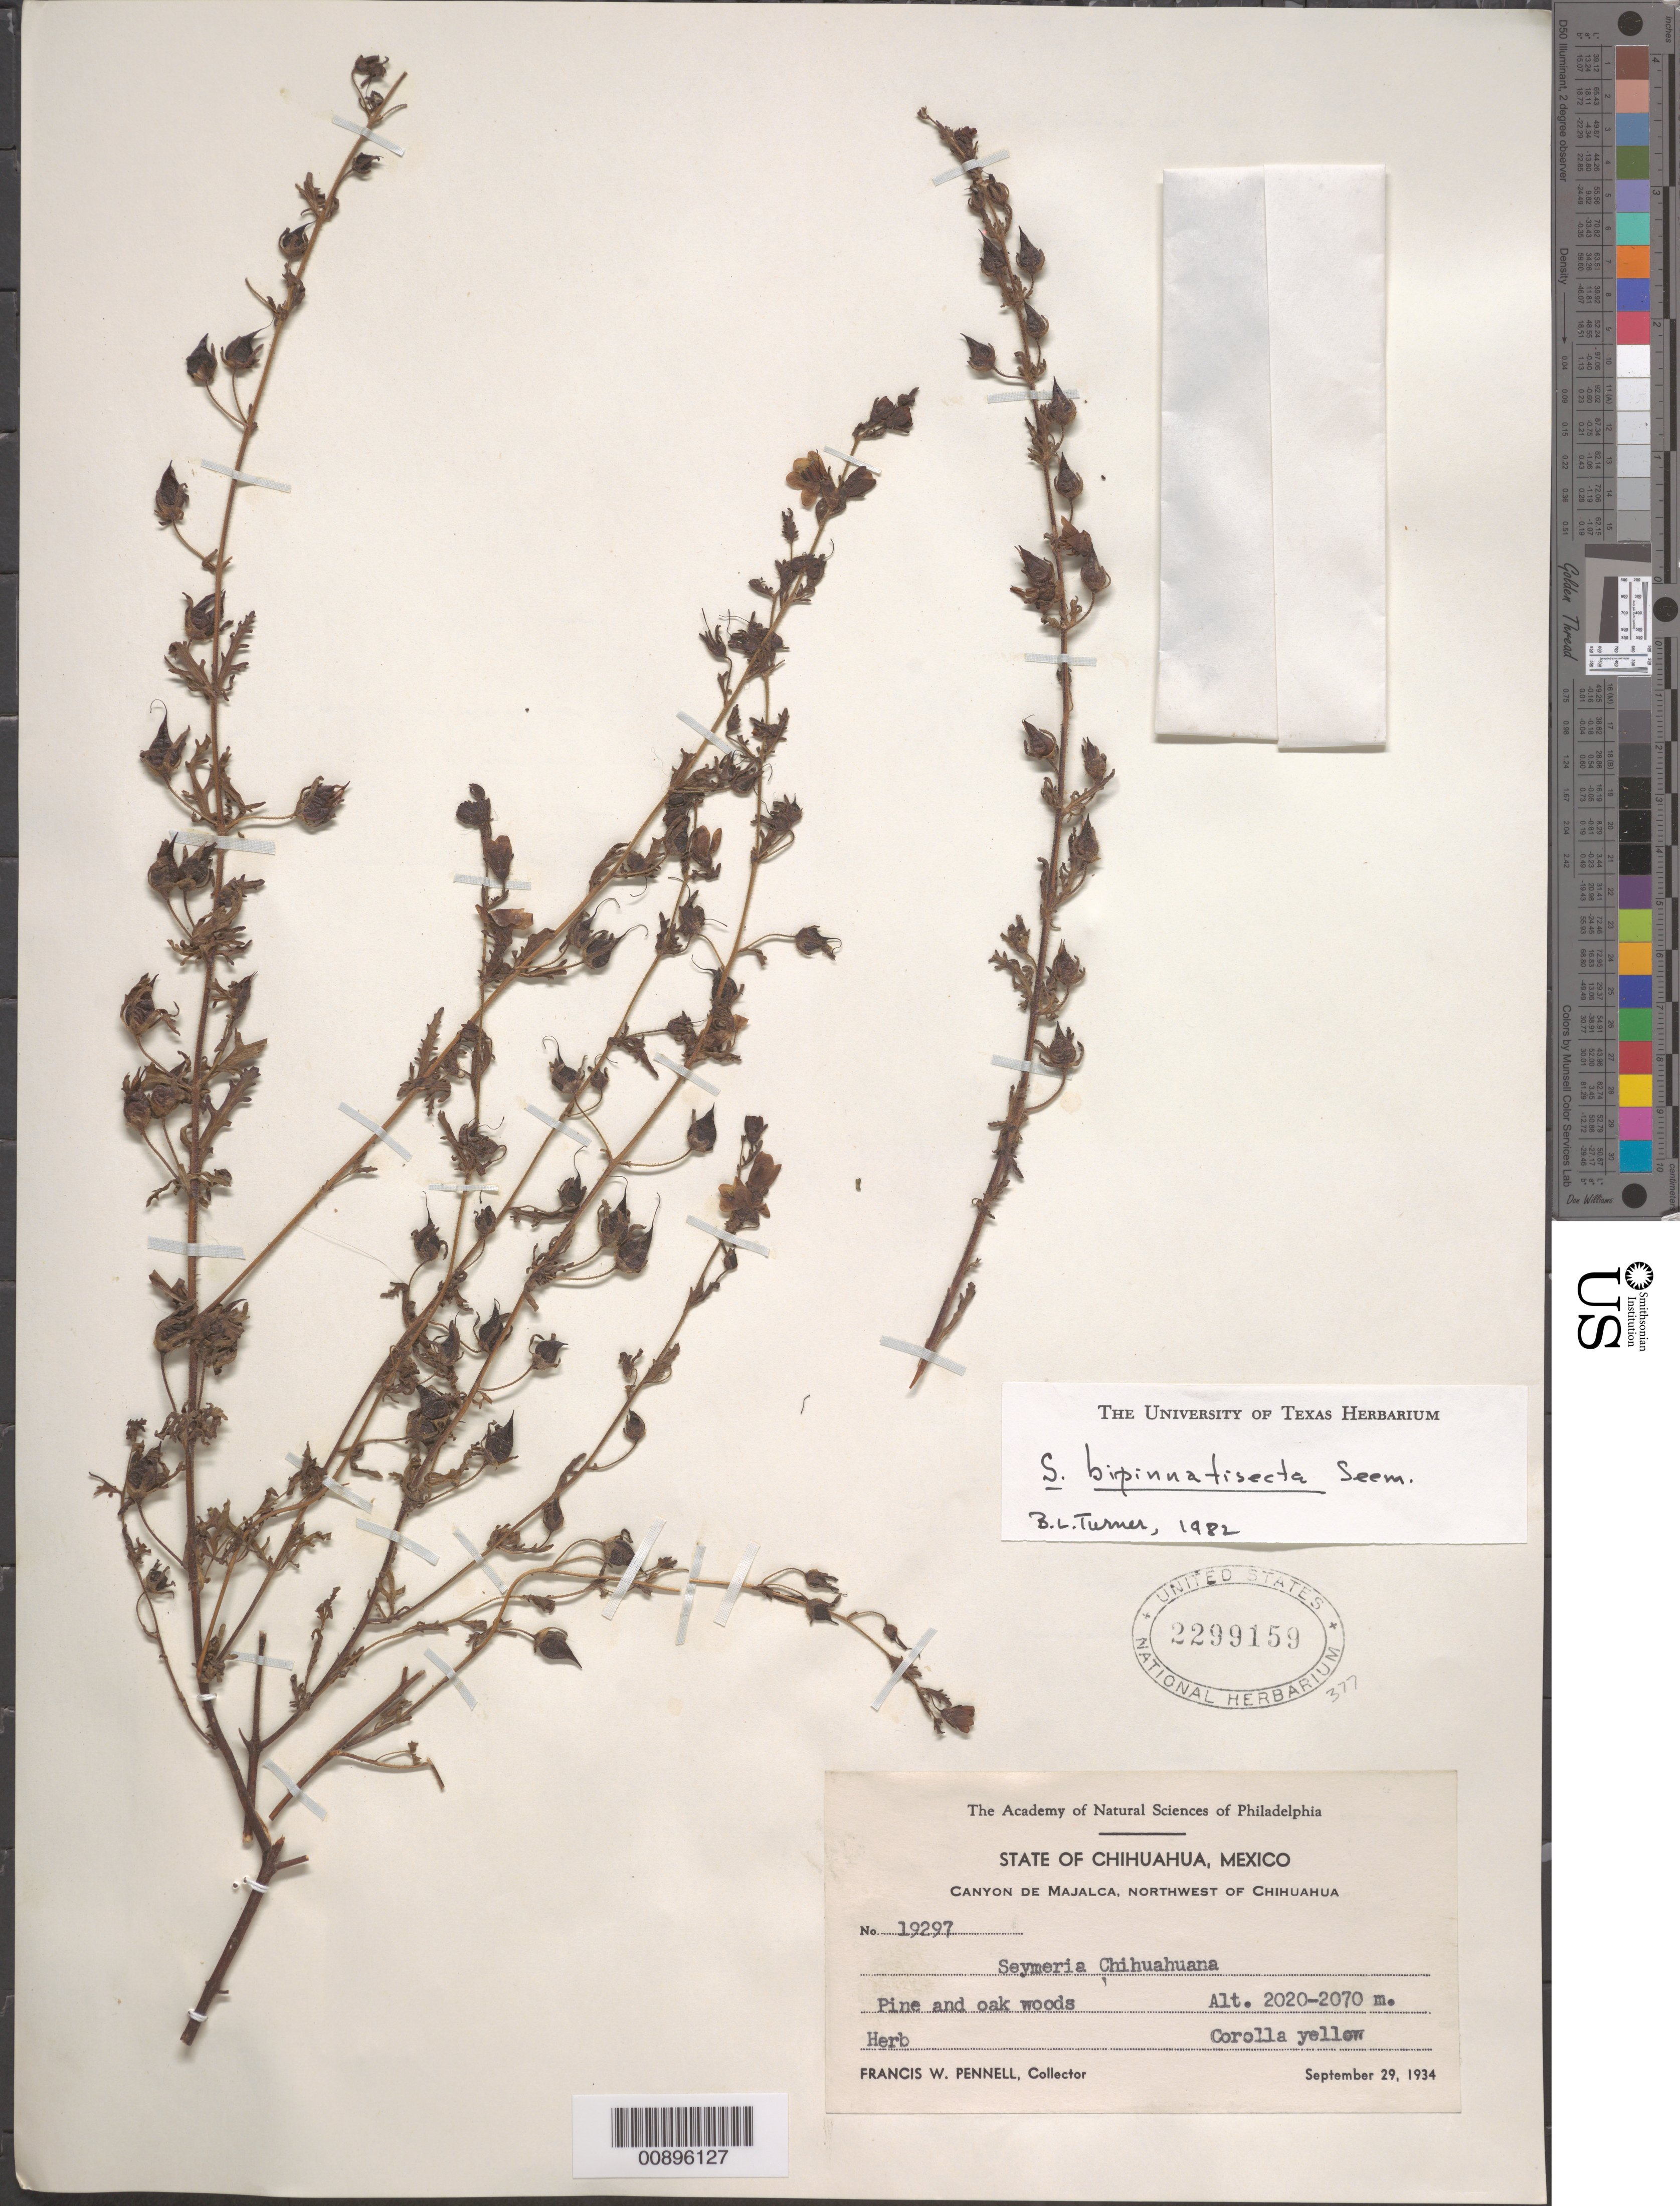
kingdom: Plantae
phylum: Tracheophyta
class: Magnoliopsida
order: Lamiales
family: Orobanchaceae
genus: Seymeria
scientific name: Seymeria bipinnatisecta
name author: Seem.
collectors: F. W. Pennell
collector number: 19297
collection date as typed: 29 Sep 1934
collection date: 1934-09-29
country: Mexico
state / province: Chihuahua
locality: Canyon de Majalca, northwest of Chihuahua.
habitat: Pine and oak woods.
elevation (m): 2070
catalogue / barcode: US 2299159